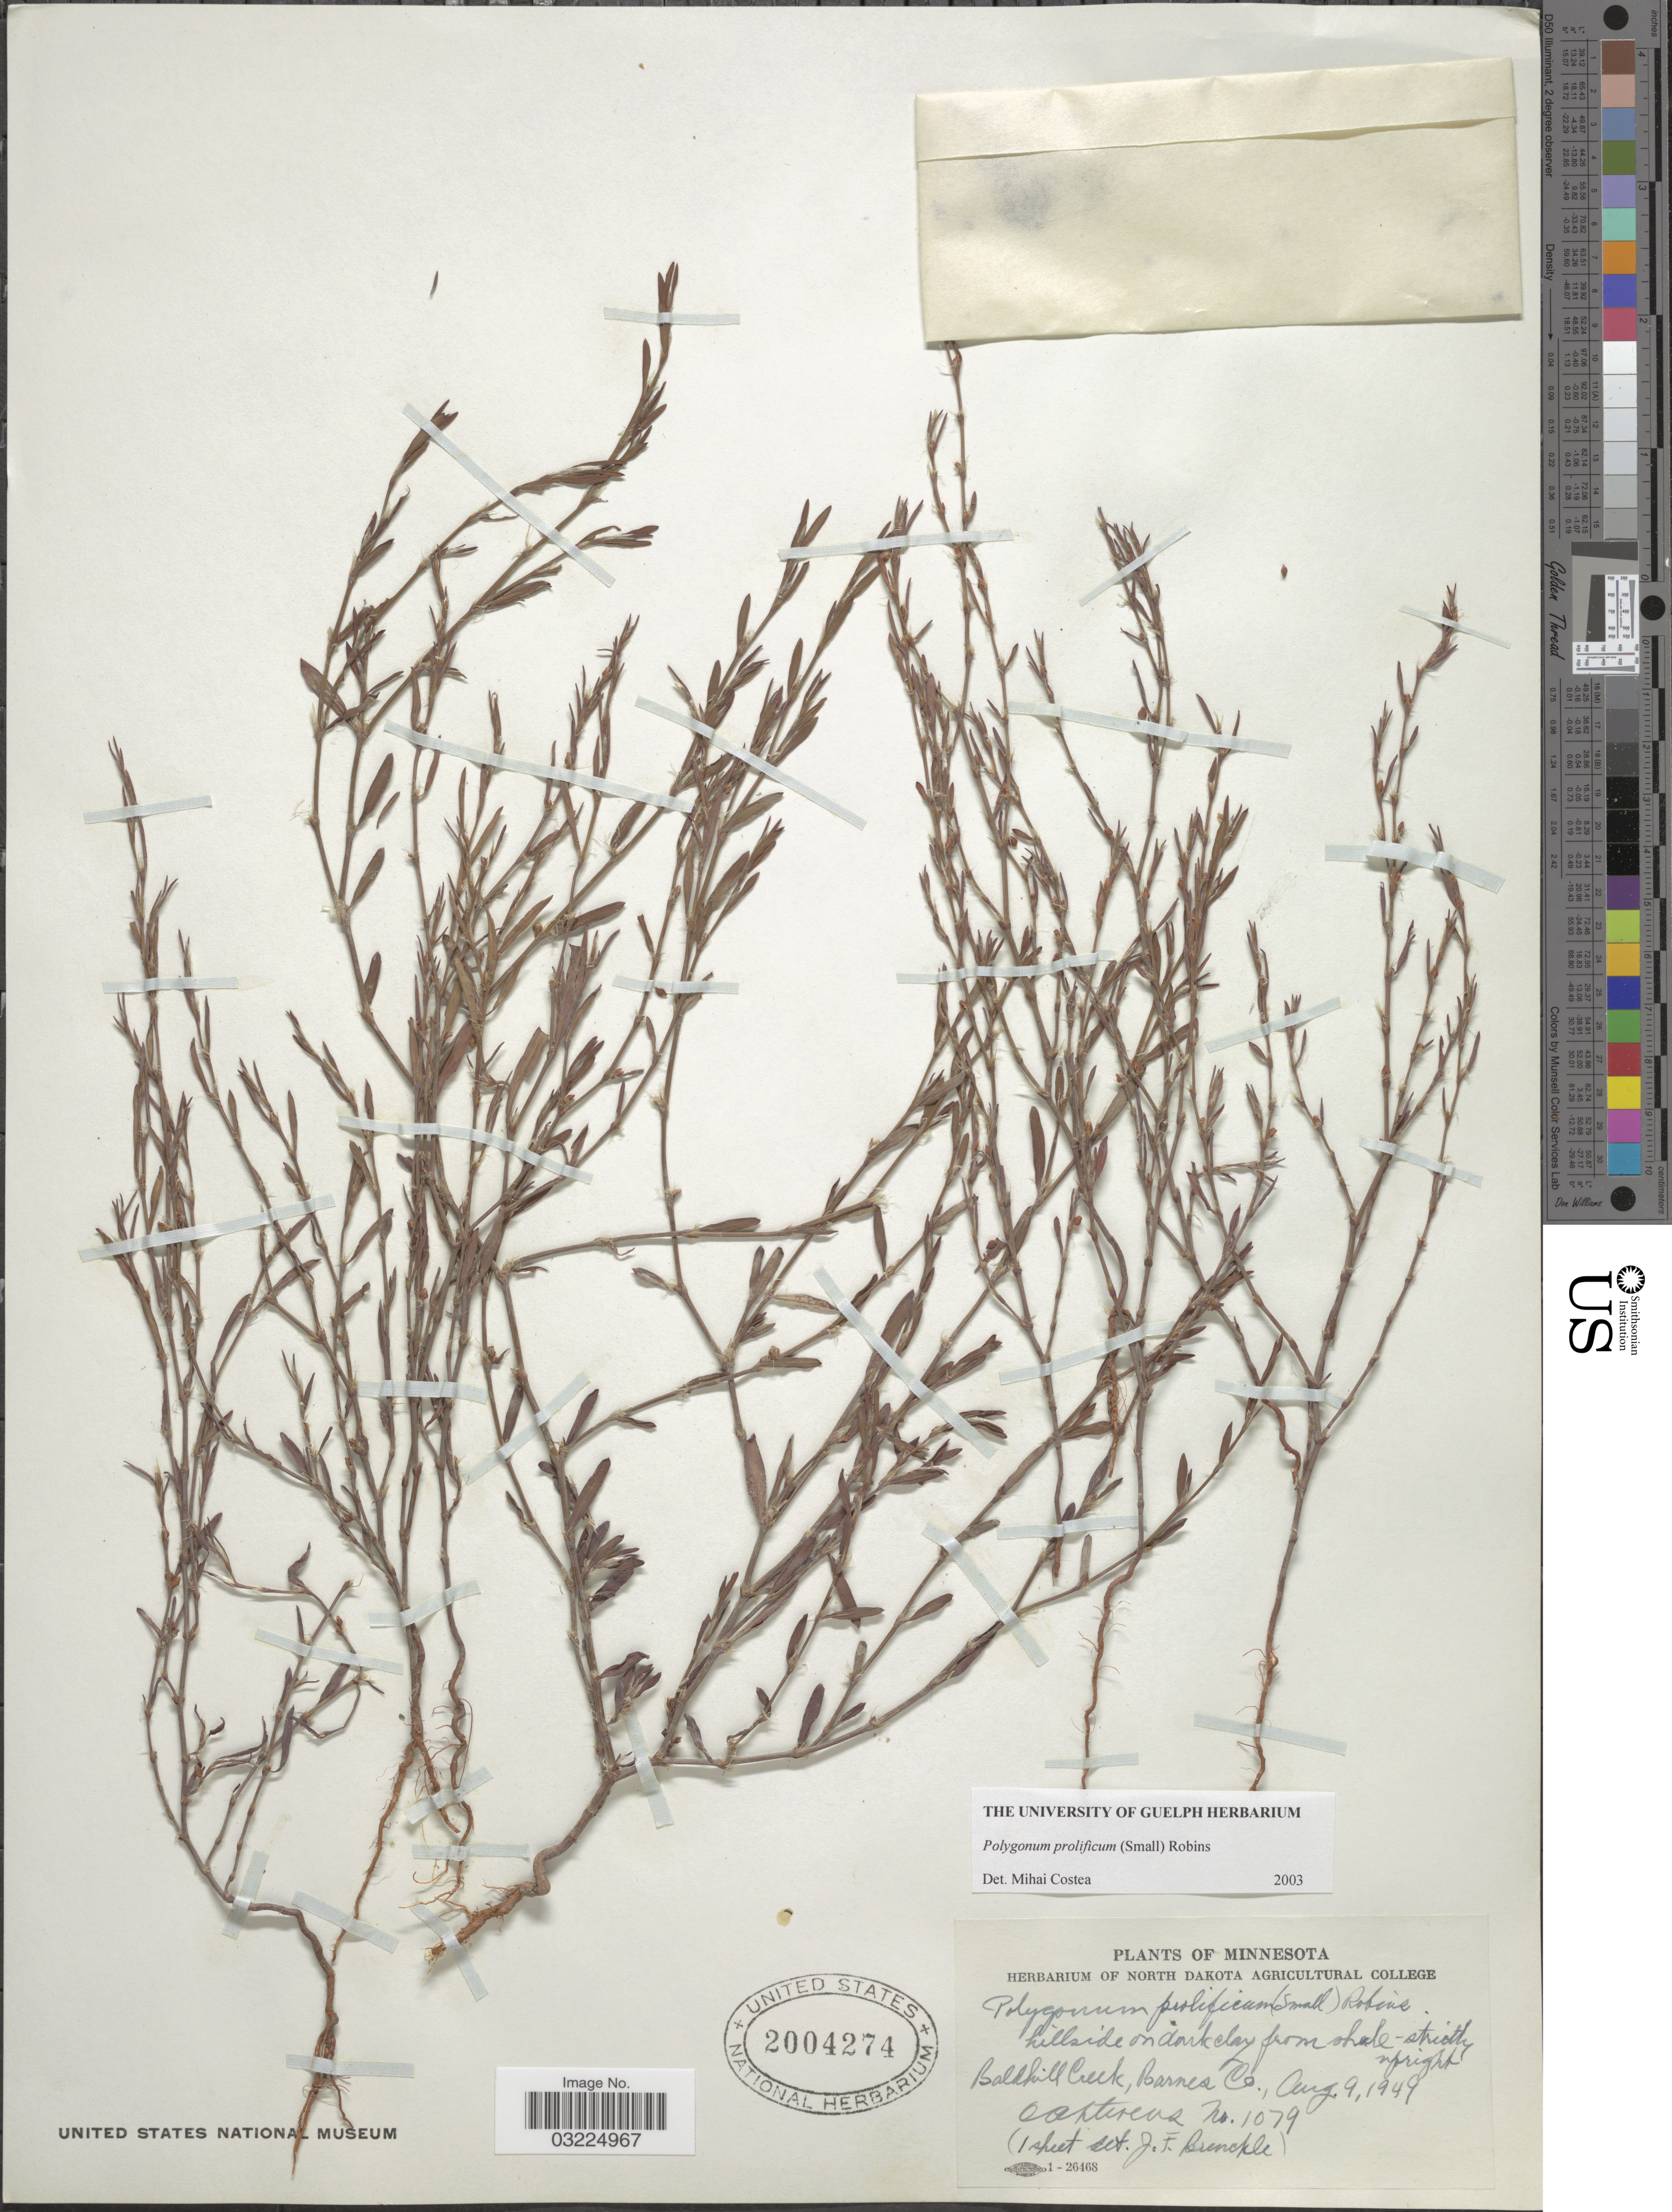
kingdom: Plantae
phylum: Tracheophyta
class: Magnoliopsida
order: Caryophyllales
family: Polygonaceae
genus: Polygonum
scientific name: Polygonum prolificum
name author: (Small) B.L. Rob.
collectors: O. A. Stevens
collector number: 1079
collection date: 1949-08-09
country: United States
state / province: Minnesota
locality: Baldhill Creek, Barnes Co.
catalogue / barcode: US 2004274